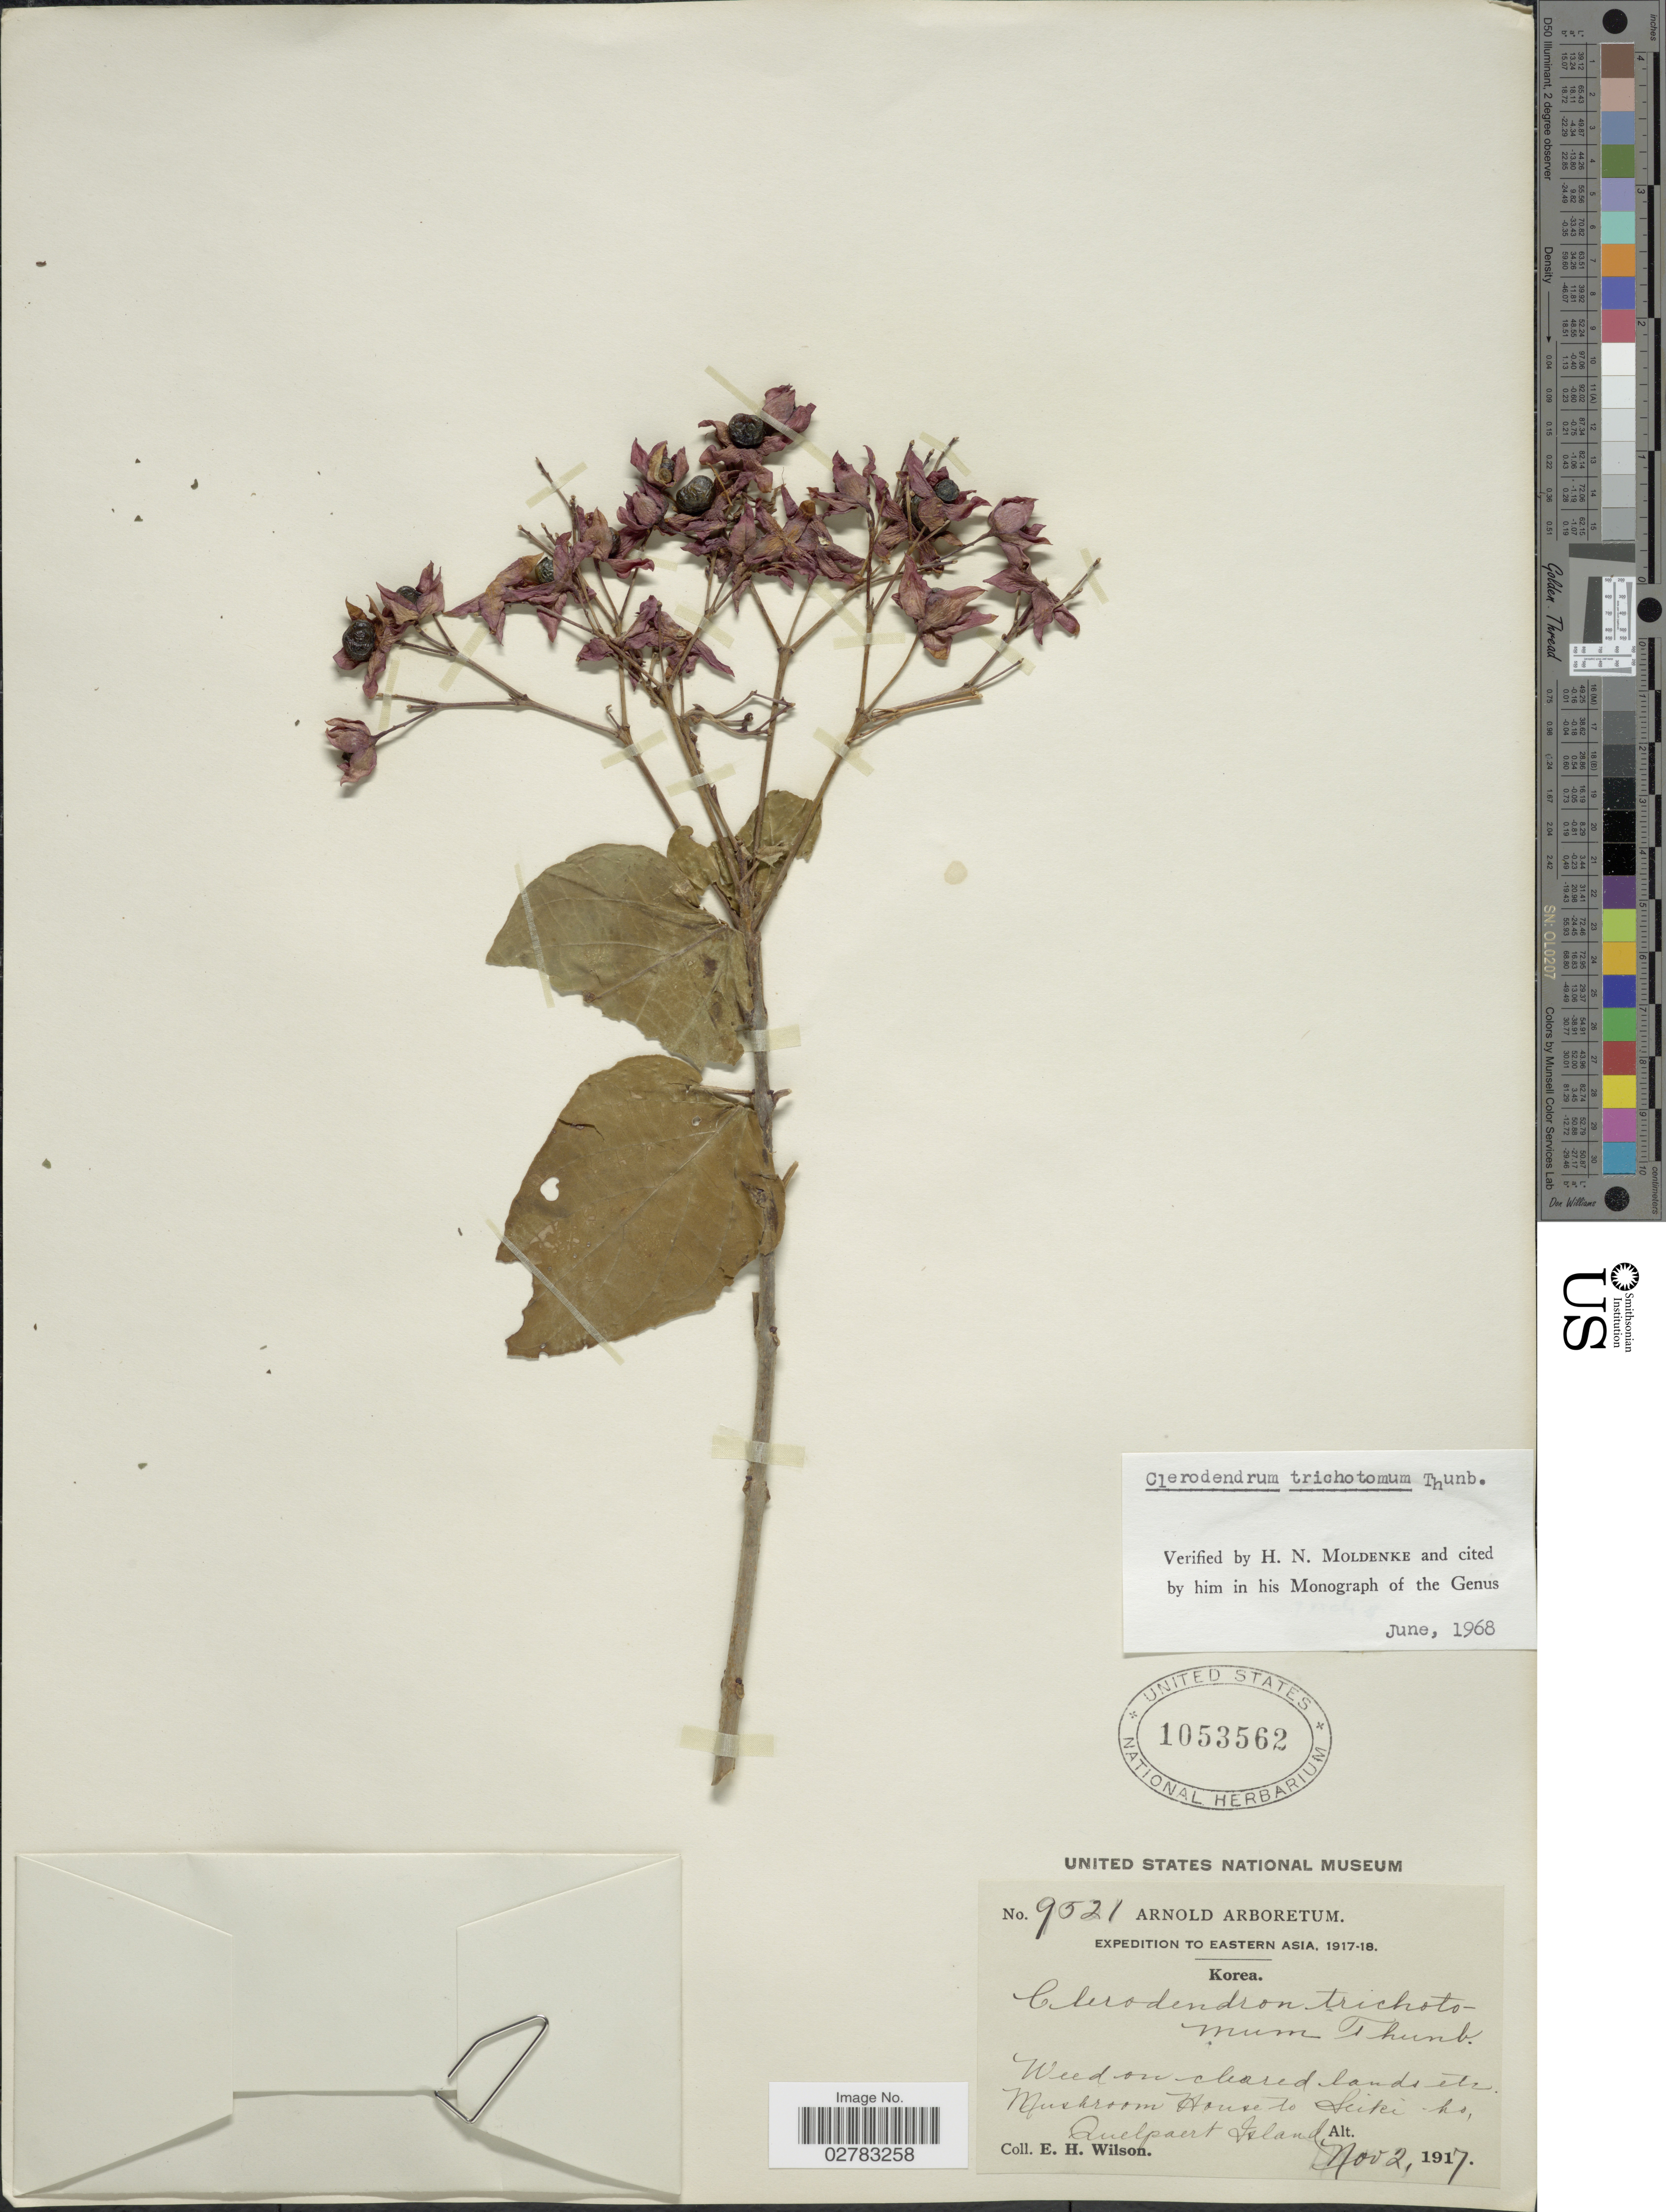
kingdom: Plantae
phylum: Tracheophyta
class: Magnoliopsida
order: Lamiales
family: Lamiaceae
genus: Clerodendrum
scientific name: Clerodendrum trichotomum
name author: Thunb.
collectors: E. Wilson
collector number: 9521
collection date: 1917-11-02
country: South Korea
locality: Eastern Asia, Korea, Mushroom House to Seiki-ko, Quelpaert Island.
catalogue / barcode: US 1053562